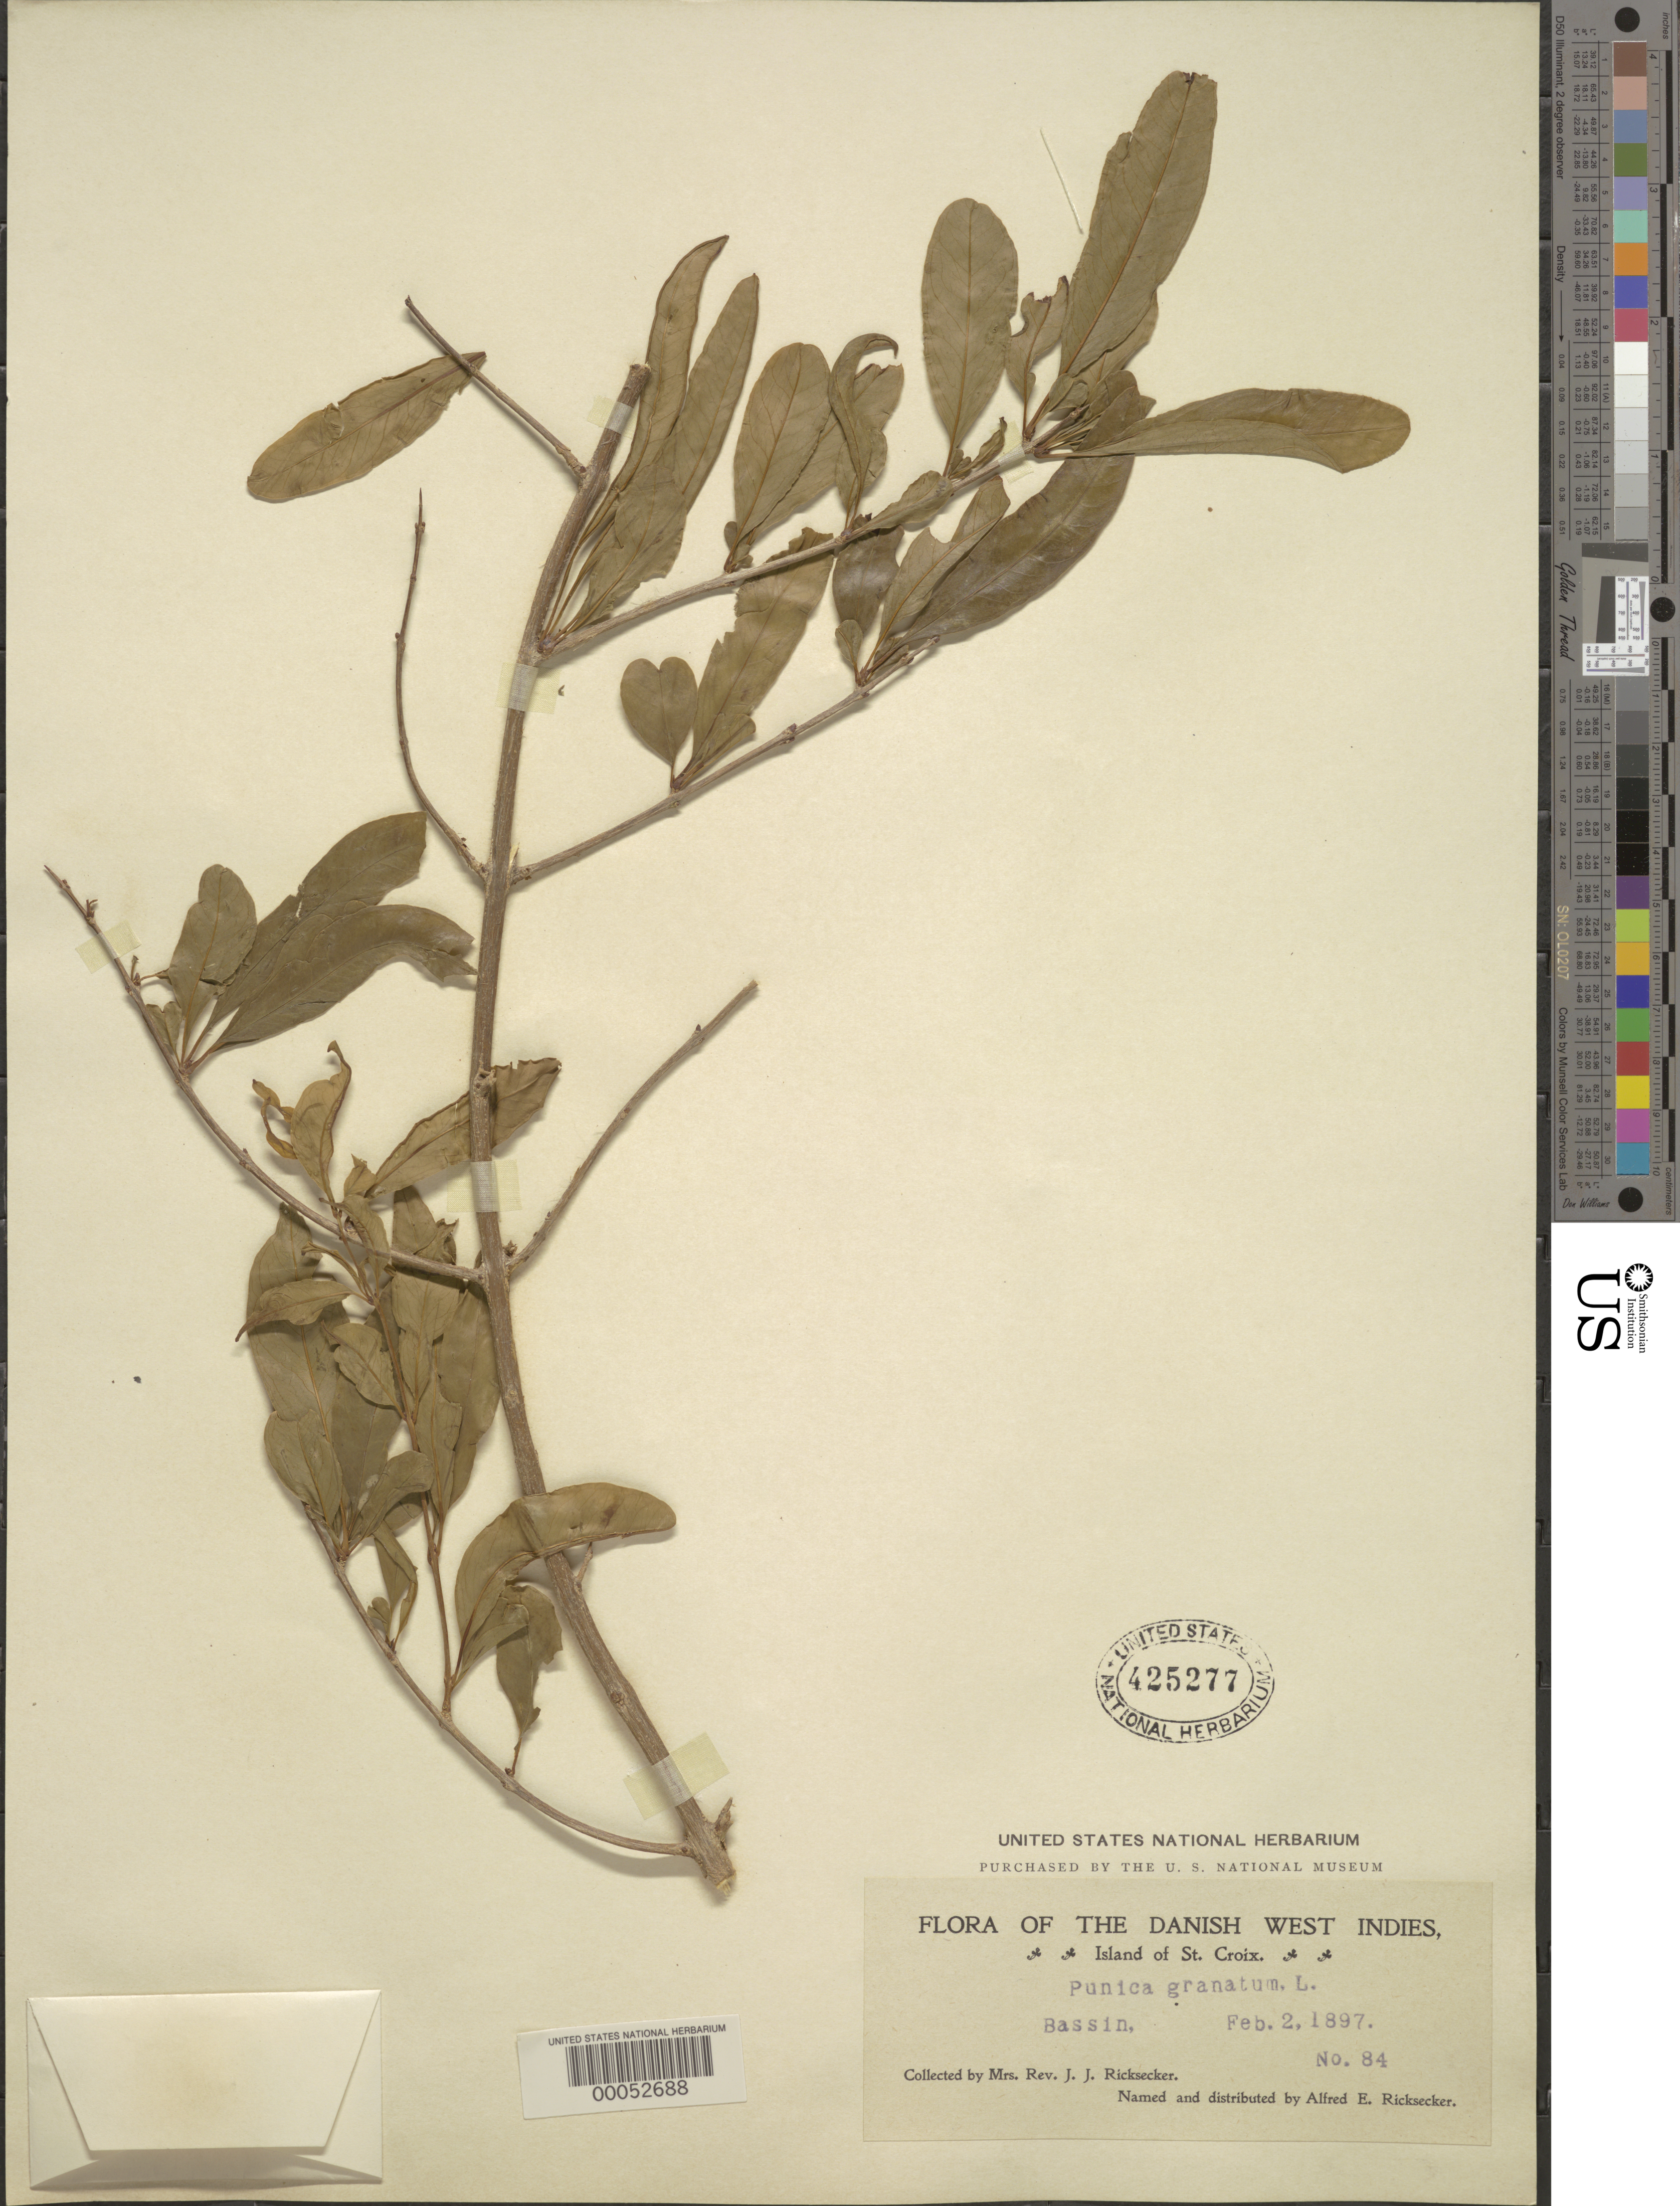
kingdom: Plantae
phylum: Tracheophyta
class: Magnoliopsida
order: Myrtales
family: Lythraceae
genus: Punica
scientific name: Punica granatum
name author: L.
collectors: Mrs. J. J. Ricksecker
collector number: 84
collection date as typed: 02 Feb 1897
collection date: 1897-02-02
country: U.S. Virgin Islands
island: St. Croix Island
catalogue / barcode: US 425277